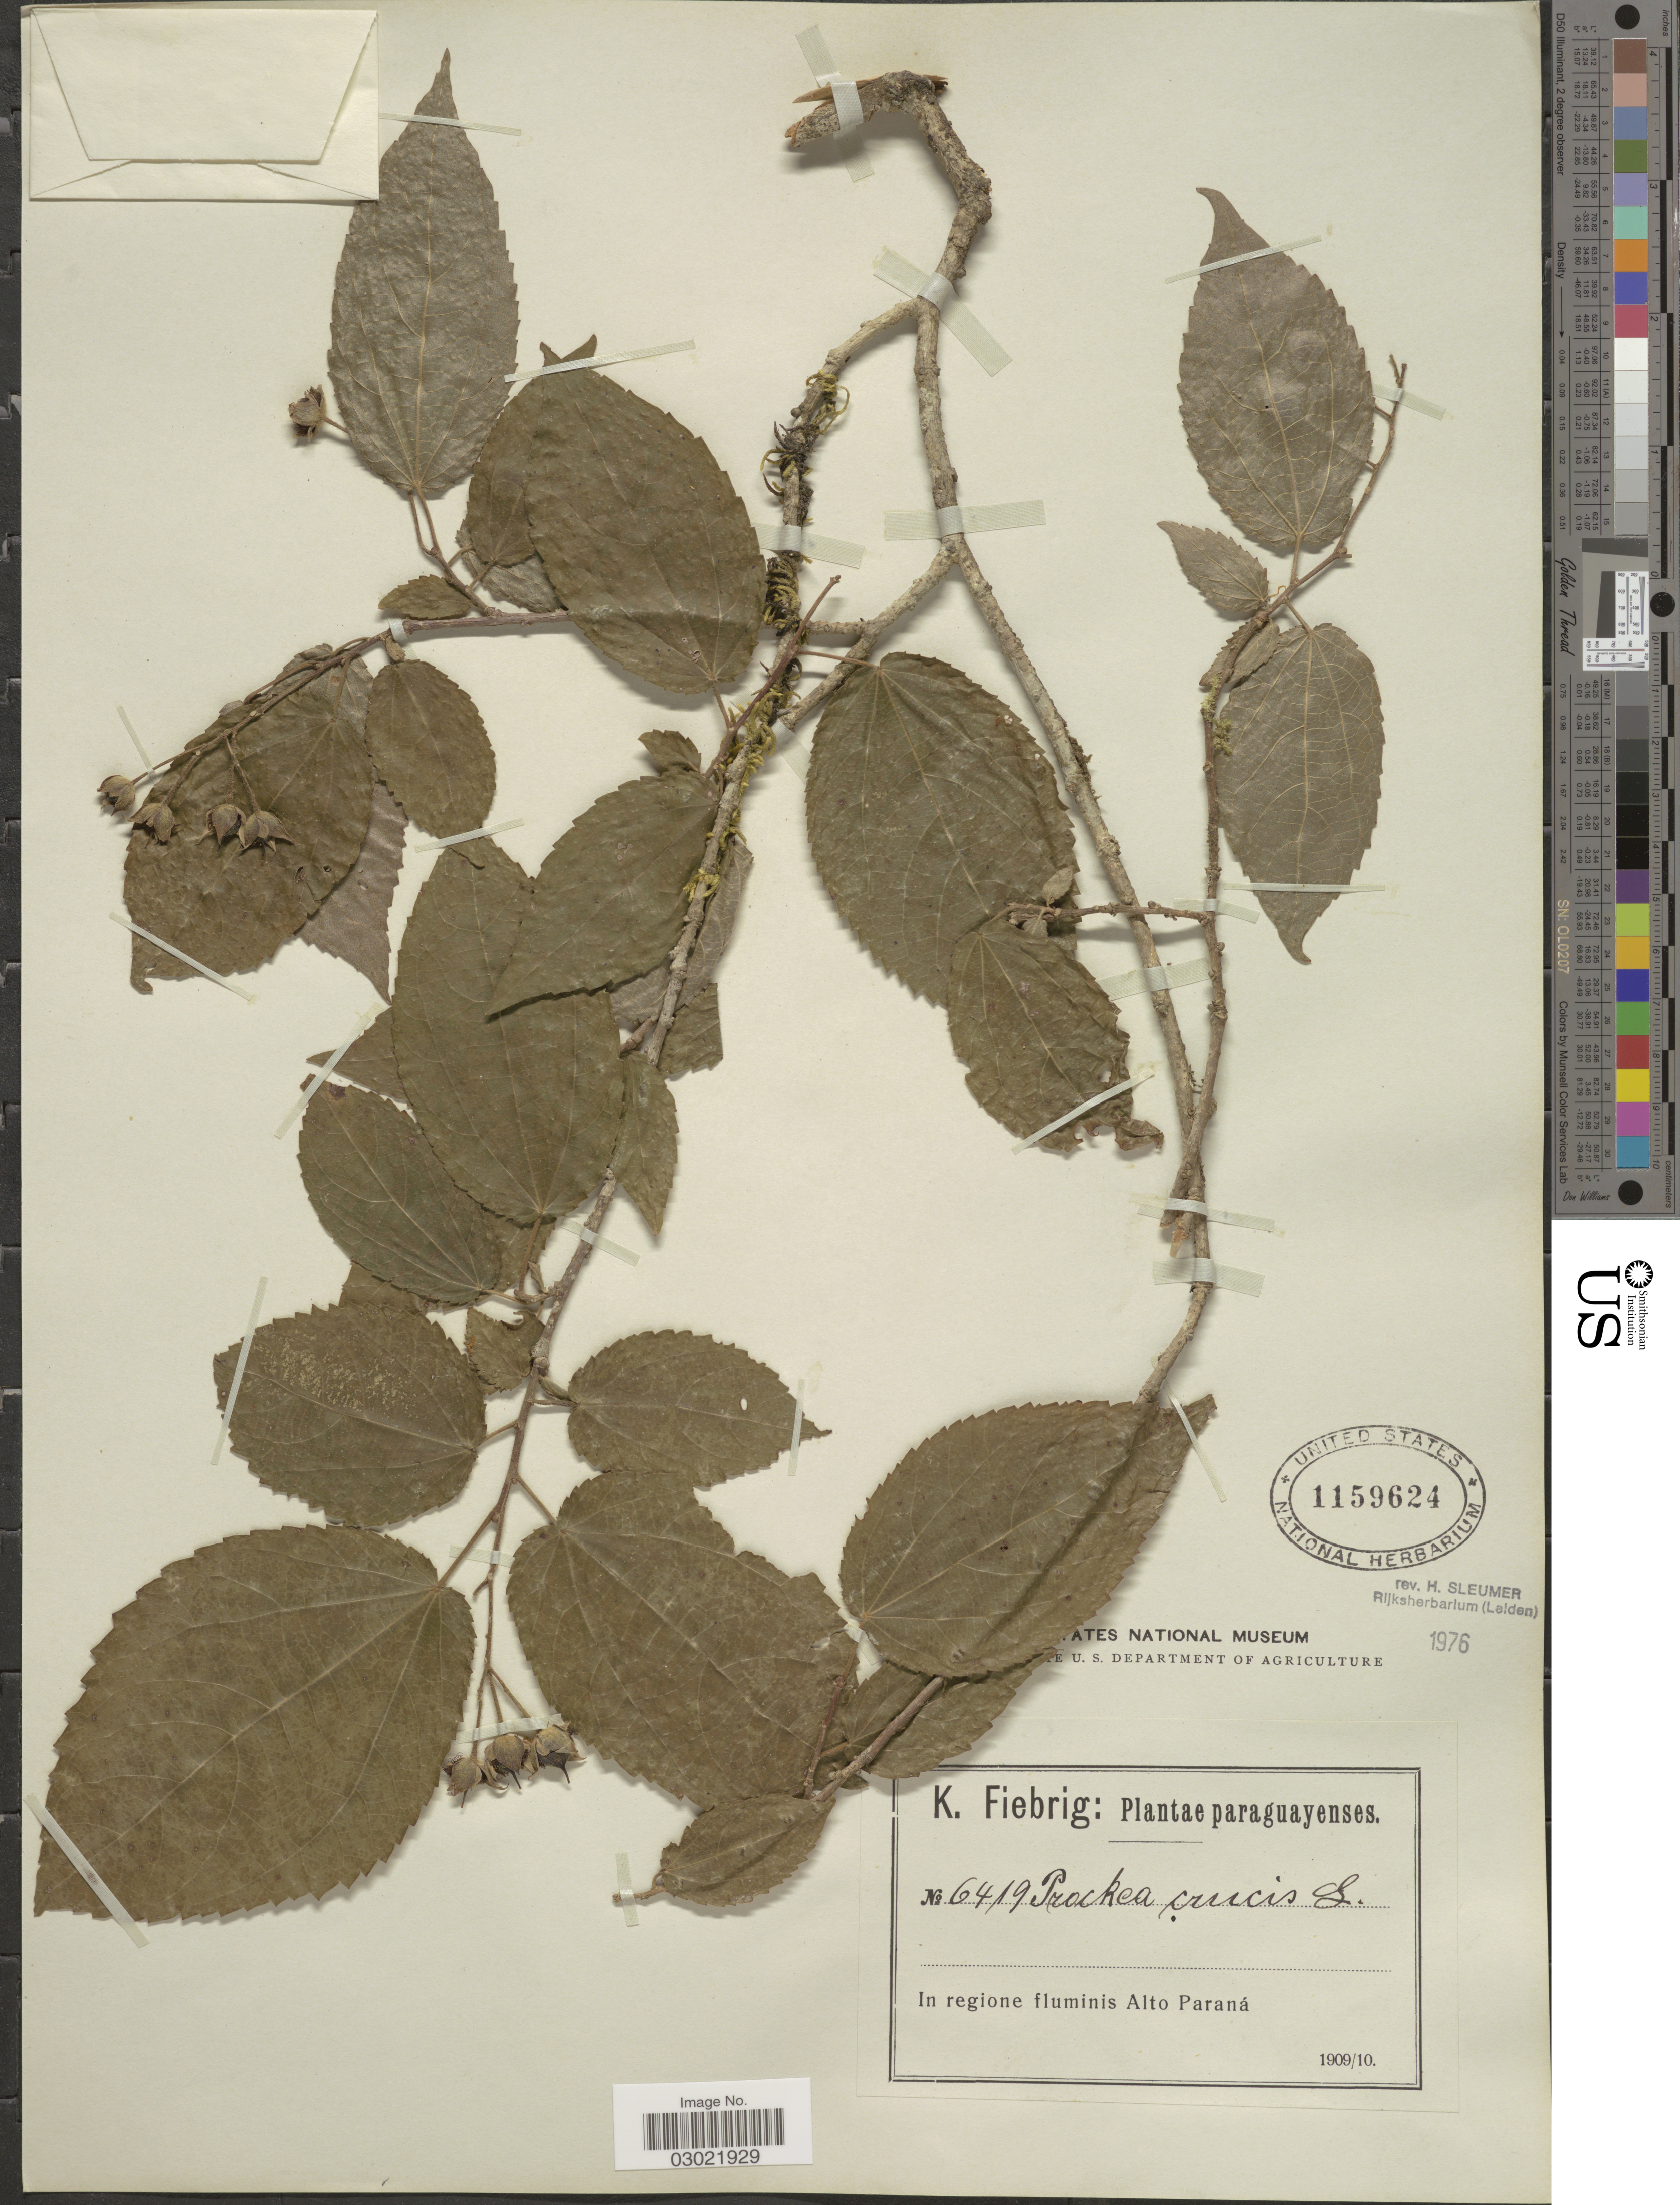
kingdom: Plantae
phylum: Tracheophyta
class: Magnoliopsida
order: Malpighiales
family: Salicaceae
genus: Prockia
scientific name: Prockia crucis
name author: P. Browne ex L.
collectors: K. Fiebrig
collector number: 6419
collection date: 1909/1910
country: Paraguay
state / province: Alto Parana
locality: In regione fluminis Alto Paraná.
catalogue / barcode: US 1159624